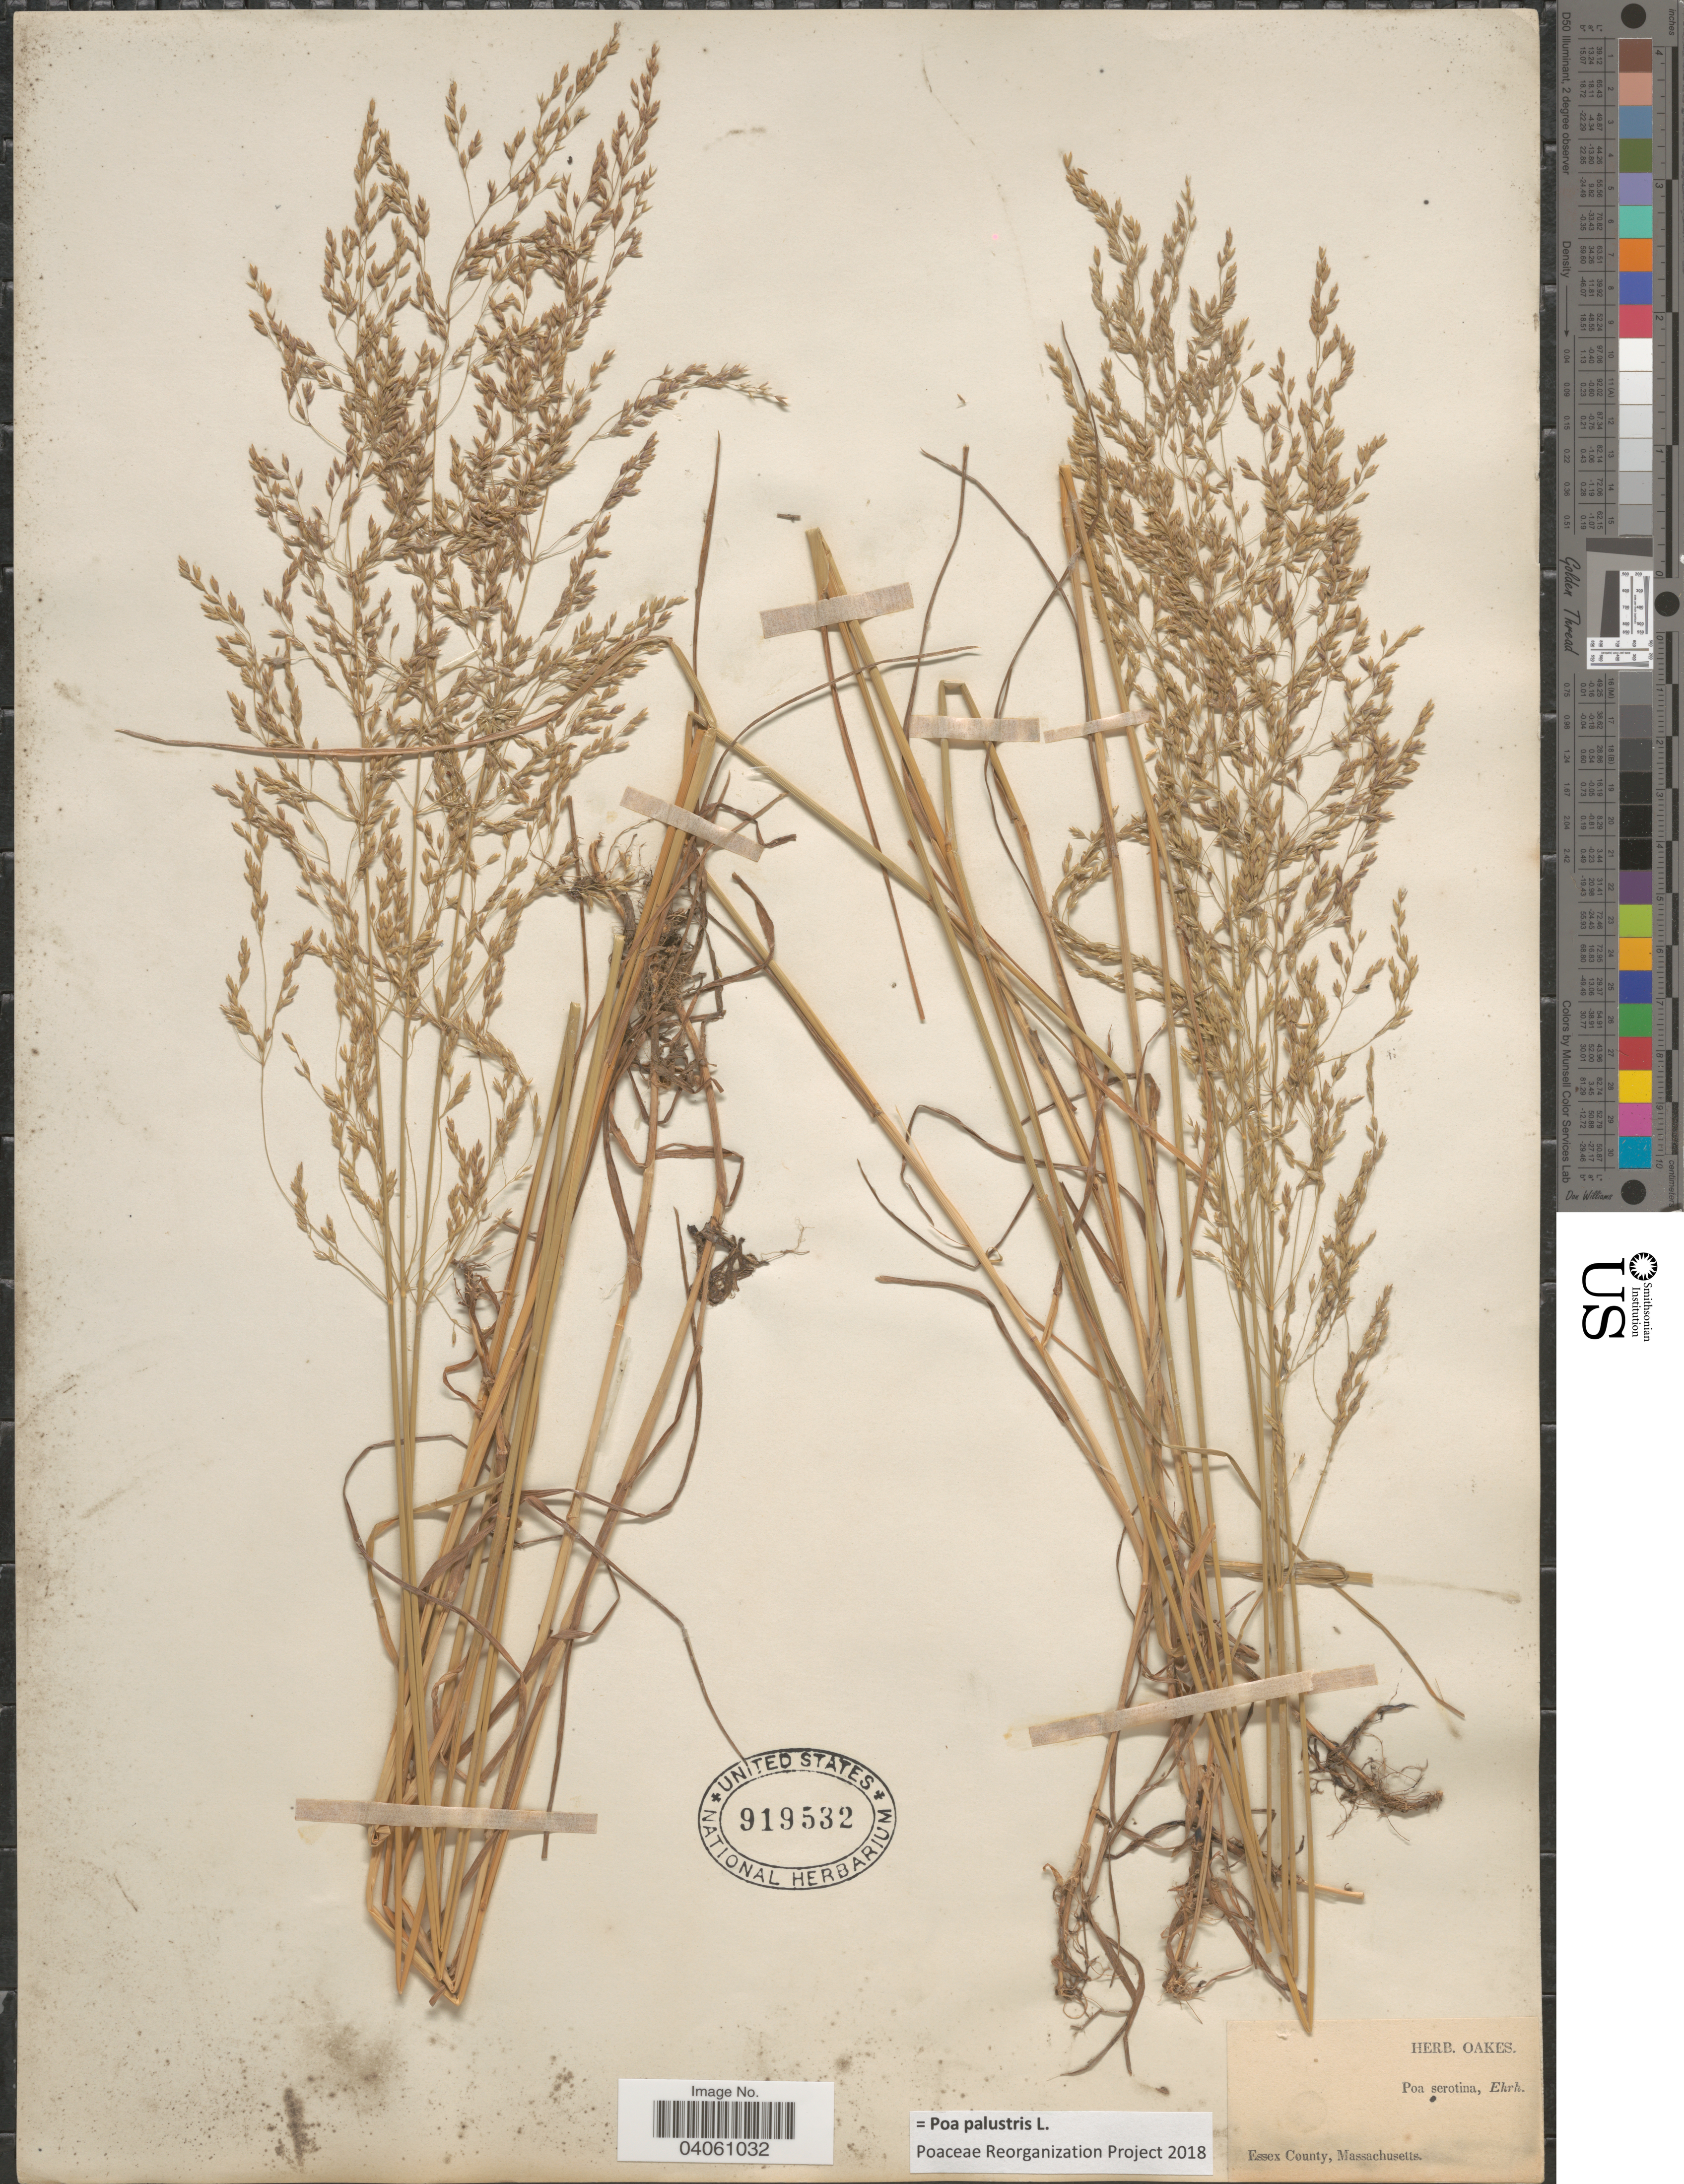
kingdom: Plantae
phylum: Tracheophyta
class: Liliopsida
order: Poales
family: Poaceae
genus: Poa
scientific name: Poa palustris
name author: L.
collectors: ex herb. Oakes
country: United States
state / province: Massachusetts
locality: Essex County.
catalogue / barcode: US 919532